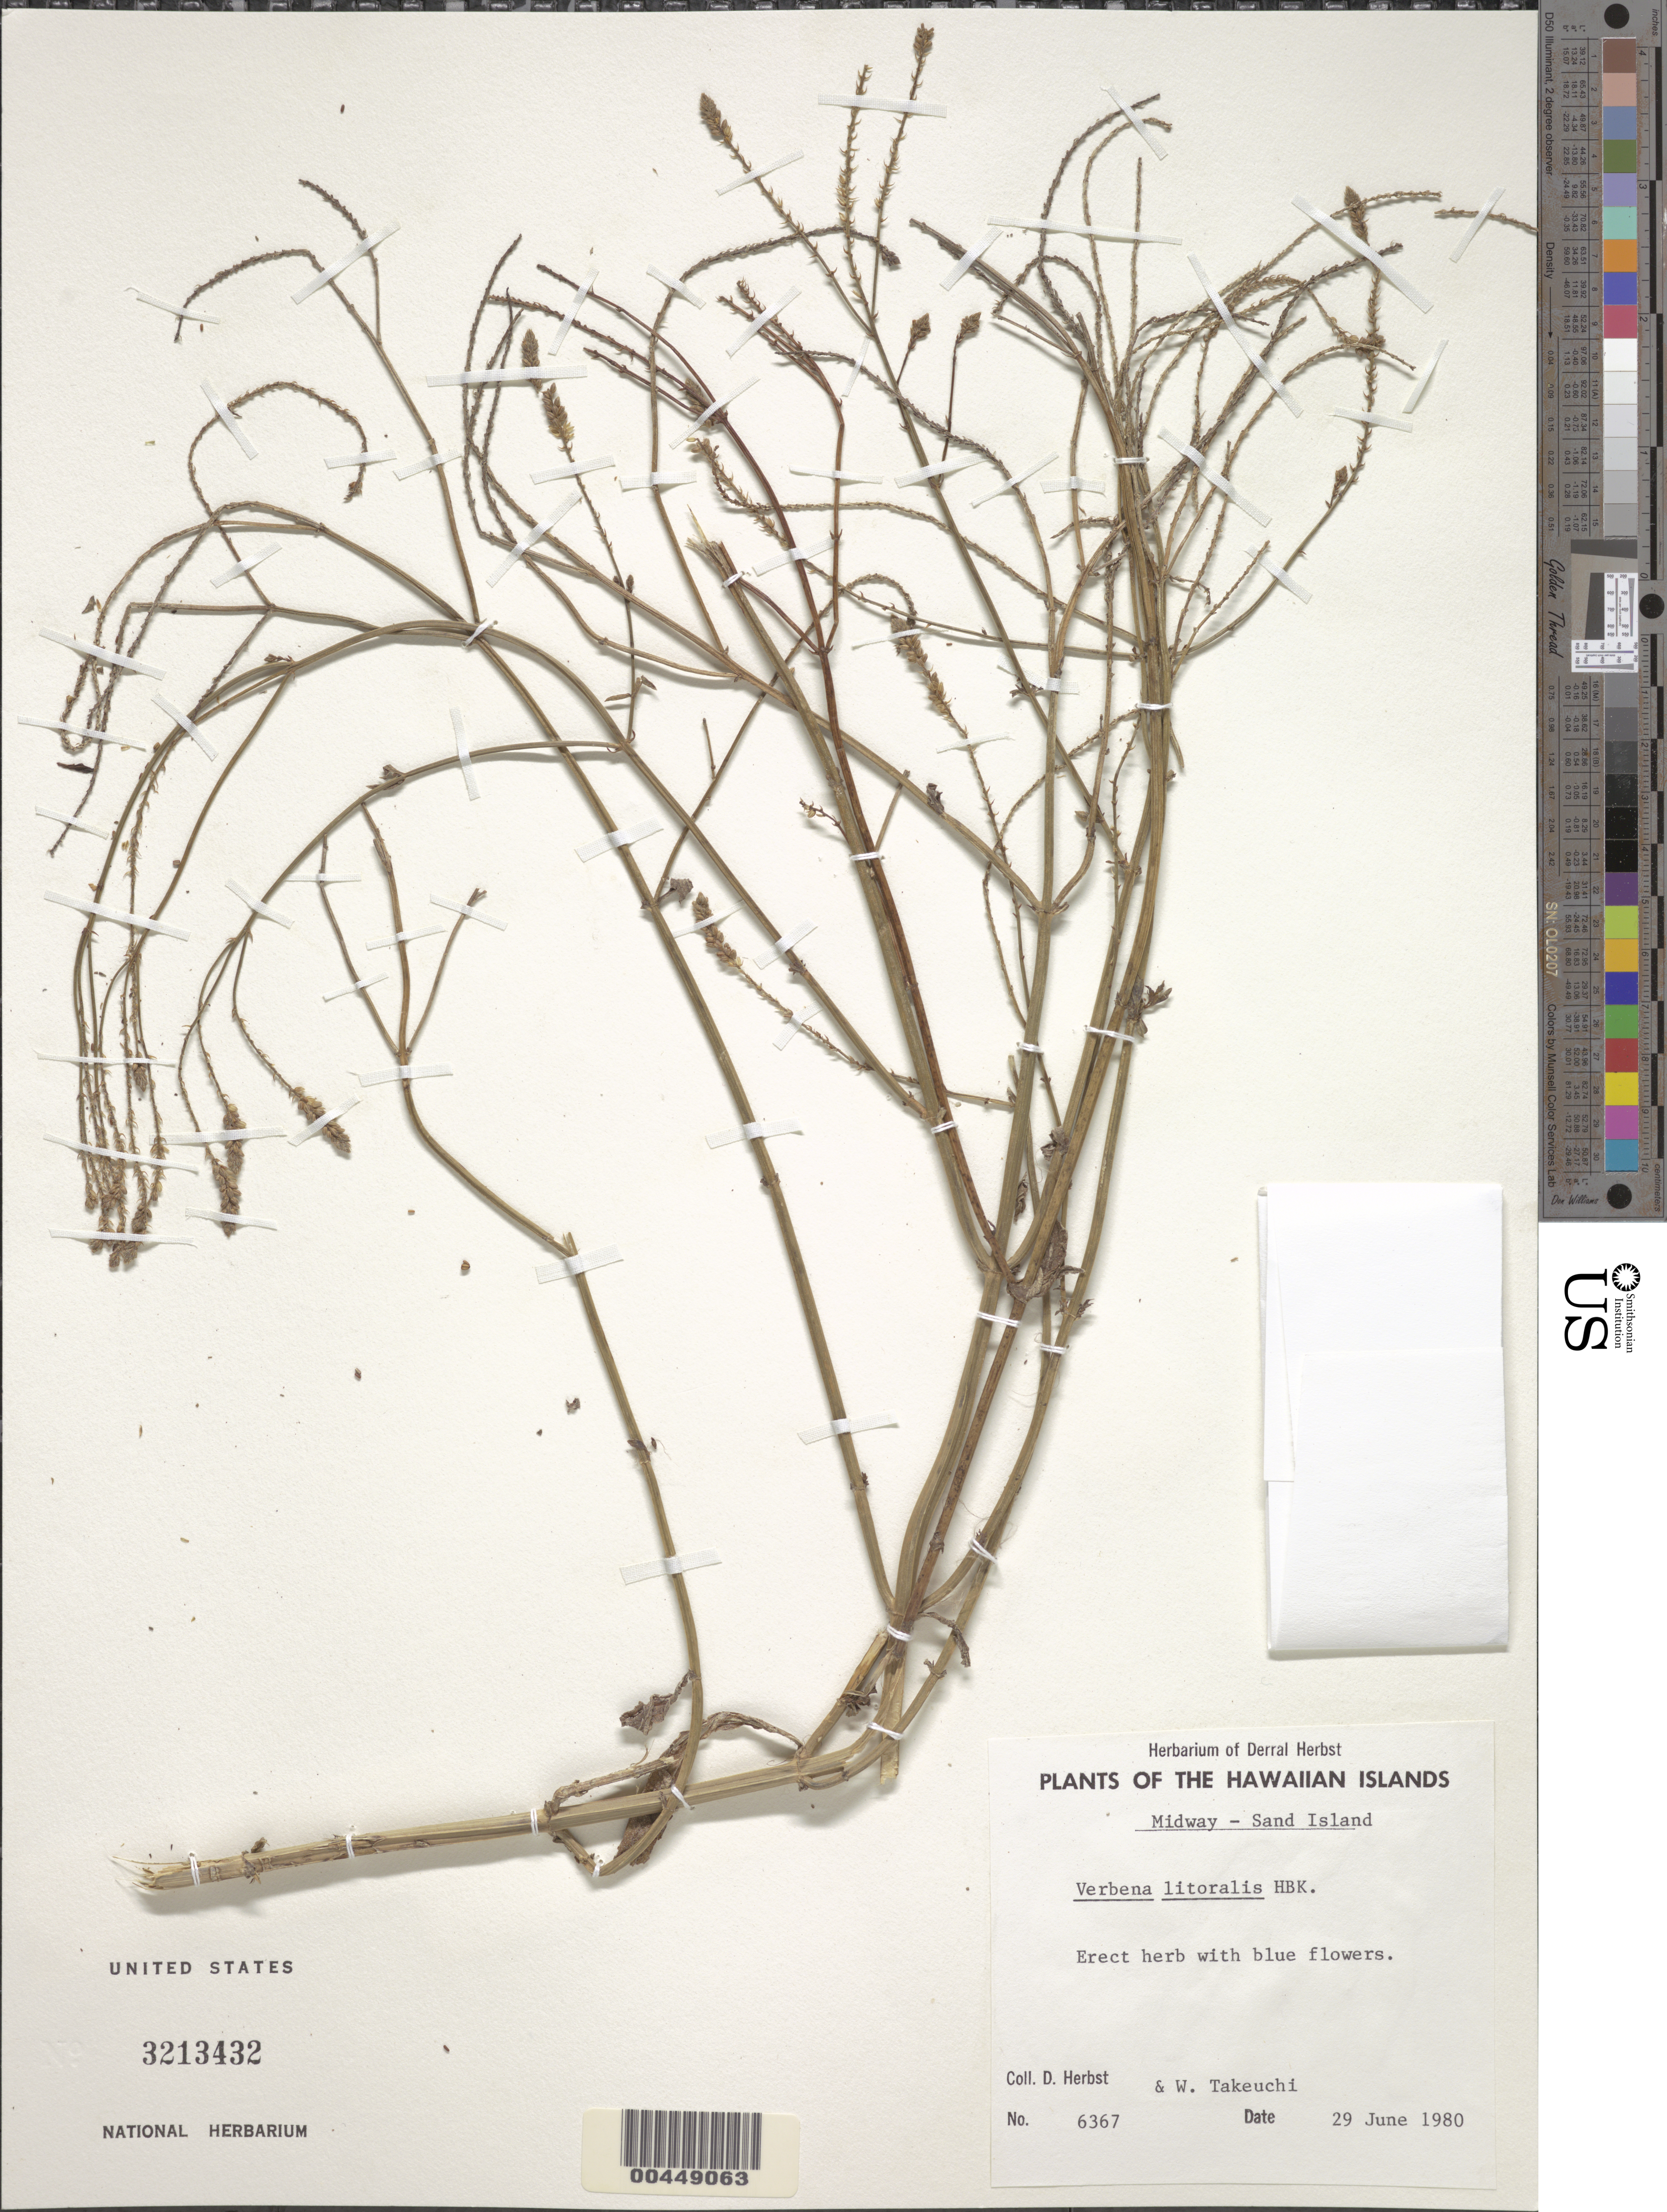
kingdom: Plantae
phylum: Tracheophyta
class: Magnoliopsida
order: Lamiales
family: Verbenaceae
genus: Verbena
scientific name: Verbena litoralis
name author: Kunth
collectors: D. R. Herbst & W. N. Takeuchi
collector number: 6367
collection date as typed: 29 Jun 1980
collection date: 1980-06-29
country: United States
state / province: Hawaii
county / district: Honolulu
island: Sand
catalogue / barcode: US 3213432